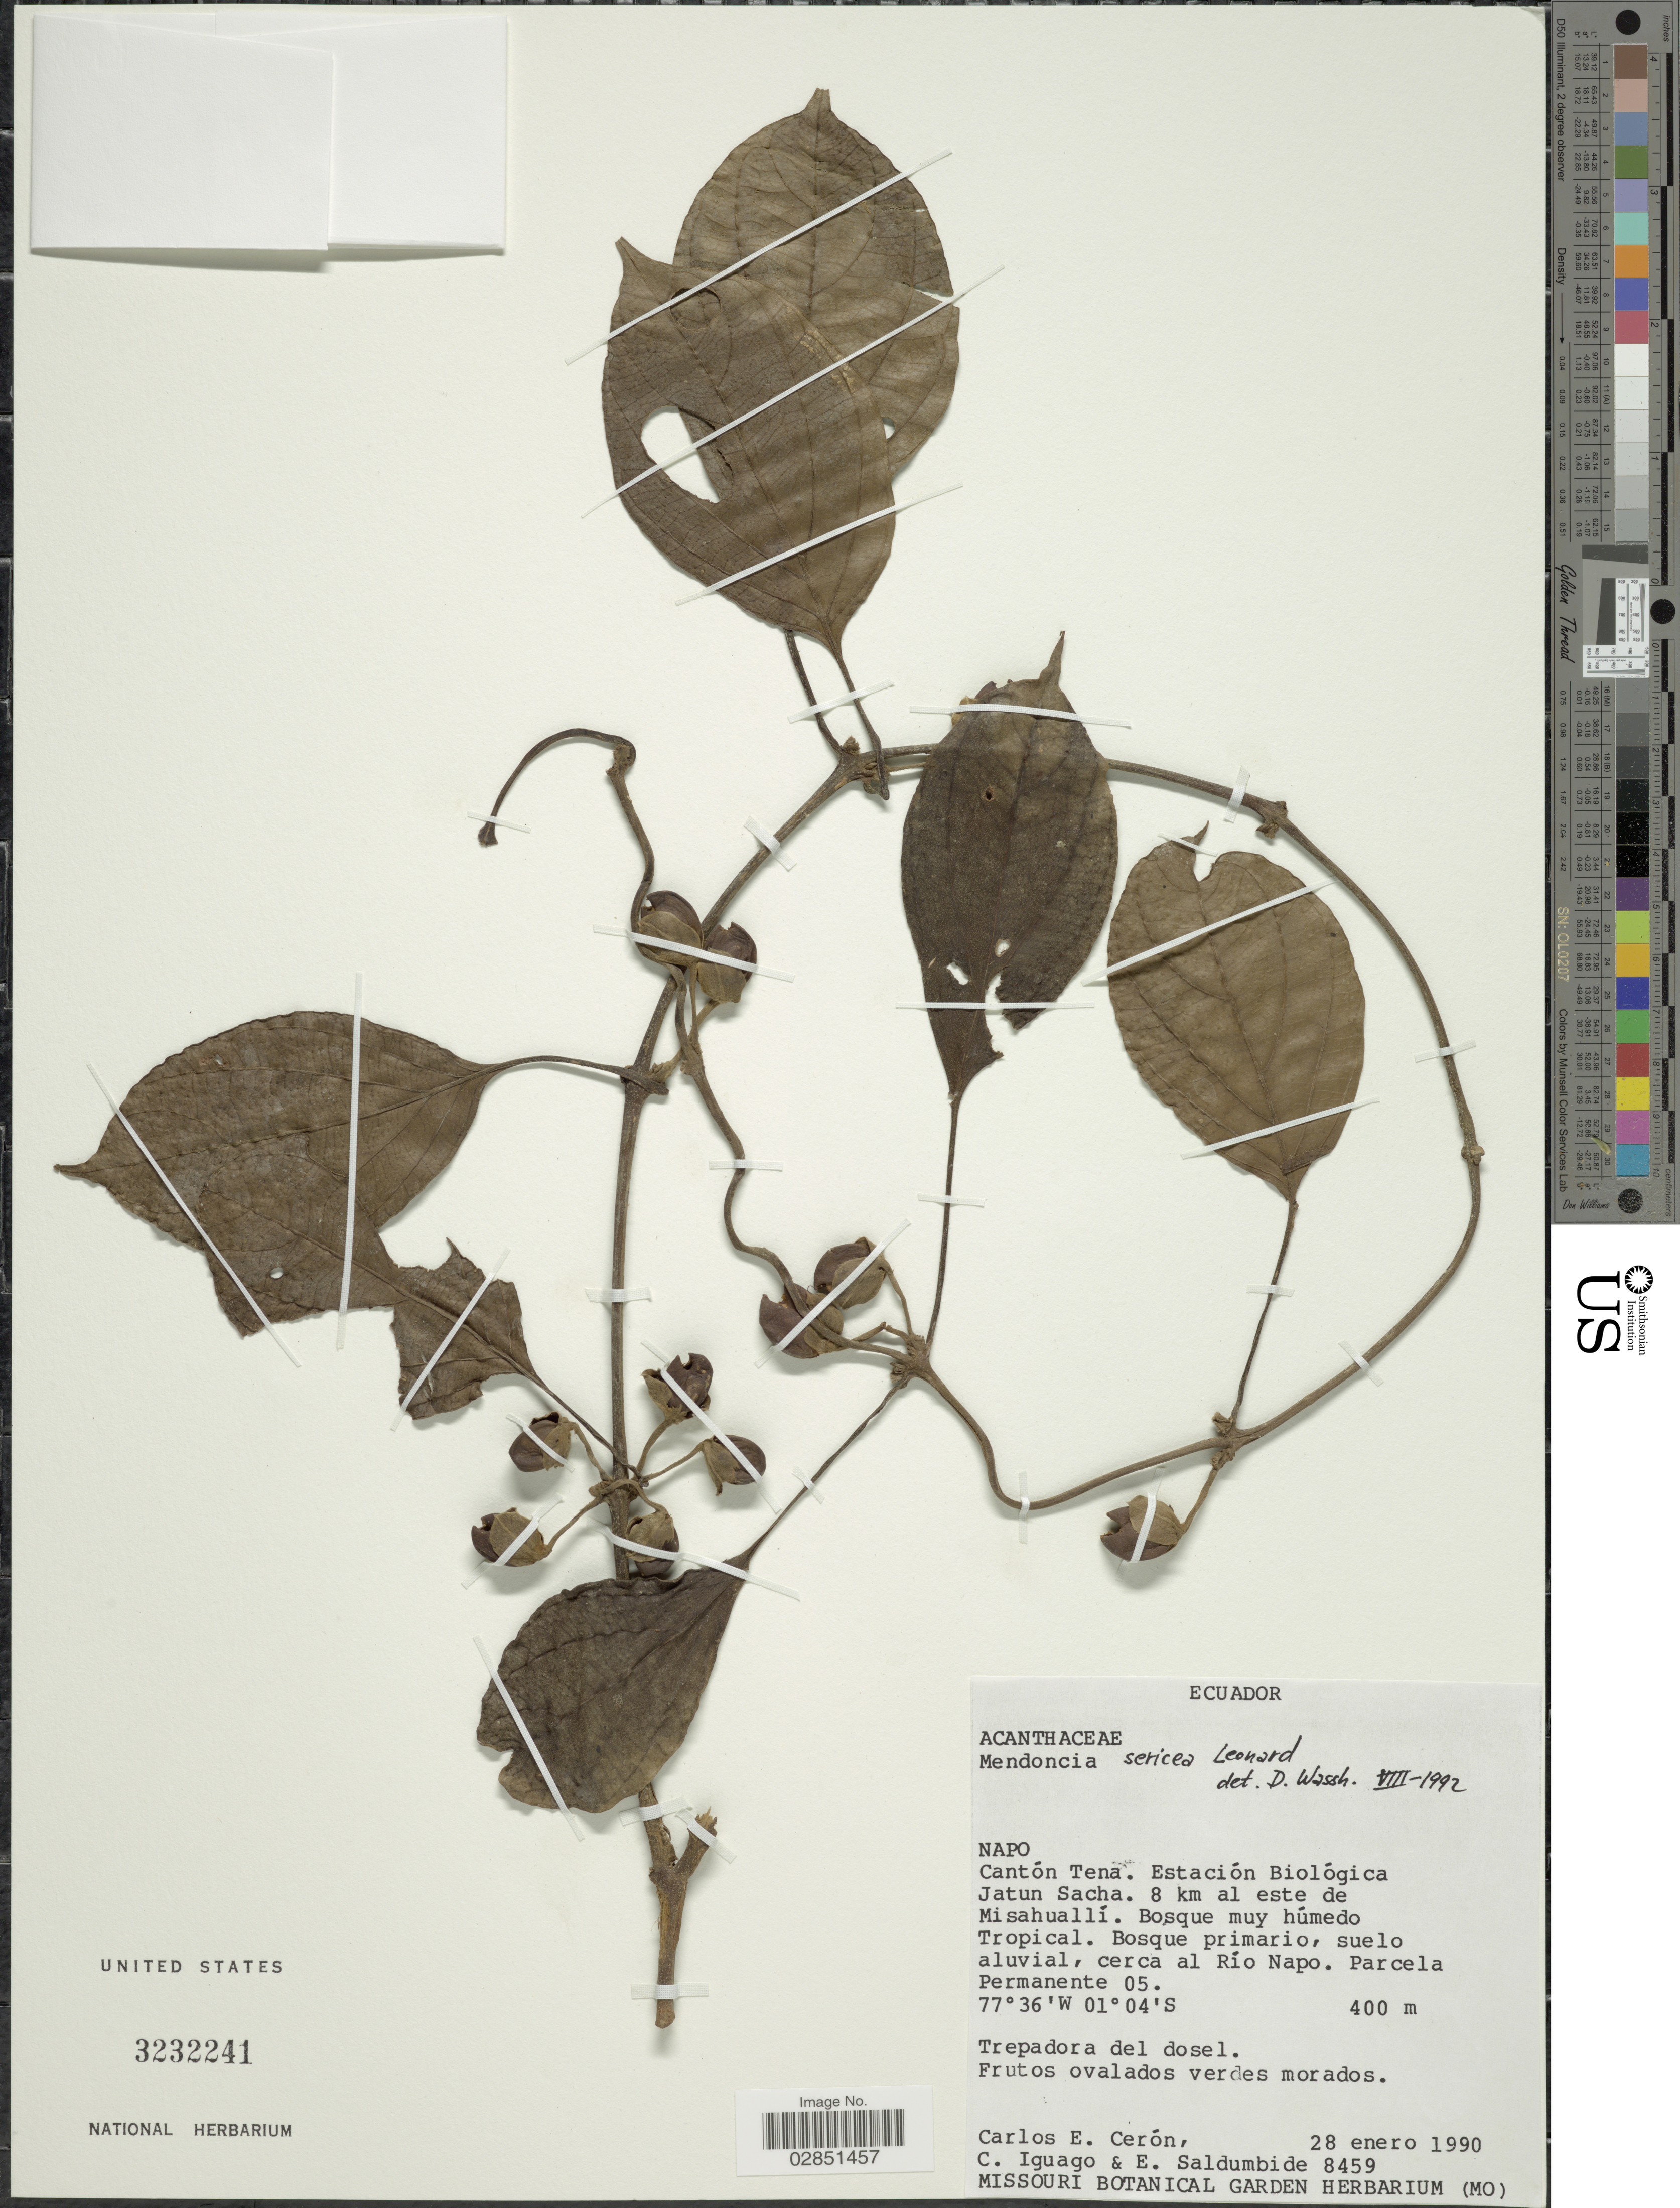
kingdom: Plantae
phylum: Tracheophyta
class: Magnoliopsida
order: Lamiales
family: Acanthaceae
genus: Mendoncia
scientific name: Mendoncia sericea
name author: Leonard ex Wassh.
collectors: C. E. Cerón M., C. Iguago & E. Saldumbide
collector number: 8459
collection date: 1990-01-28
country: Ecuador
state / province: Napo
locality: Cantón Tena. Estación Biológica Jatun Sacha. 8 km al este de Misahuallí. Cerca al Río Napo. Parcela Permanente 05.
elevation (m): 400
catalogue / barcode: US 3232241